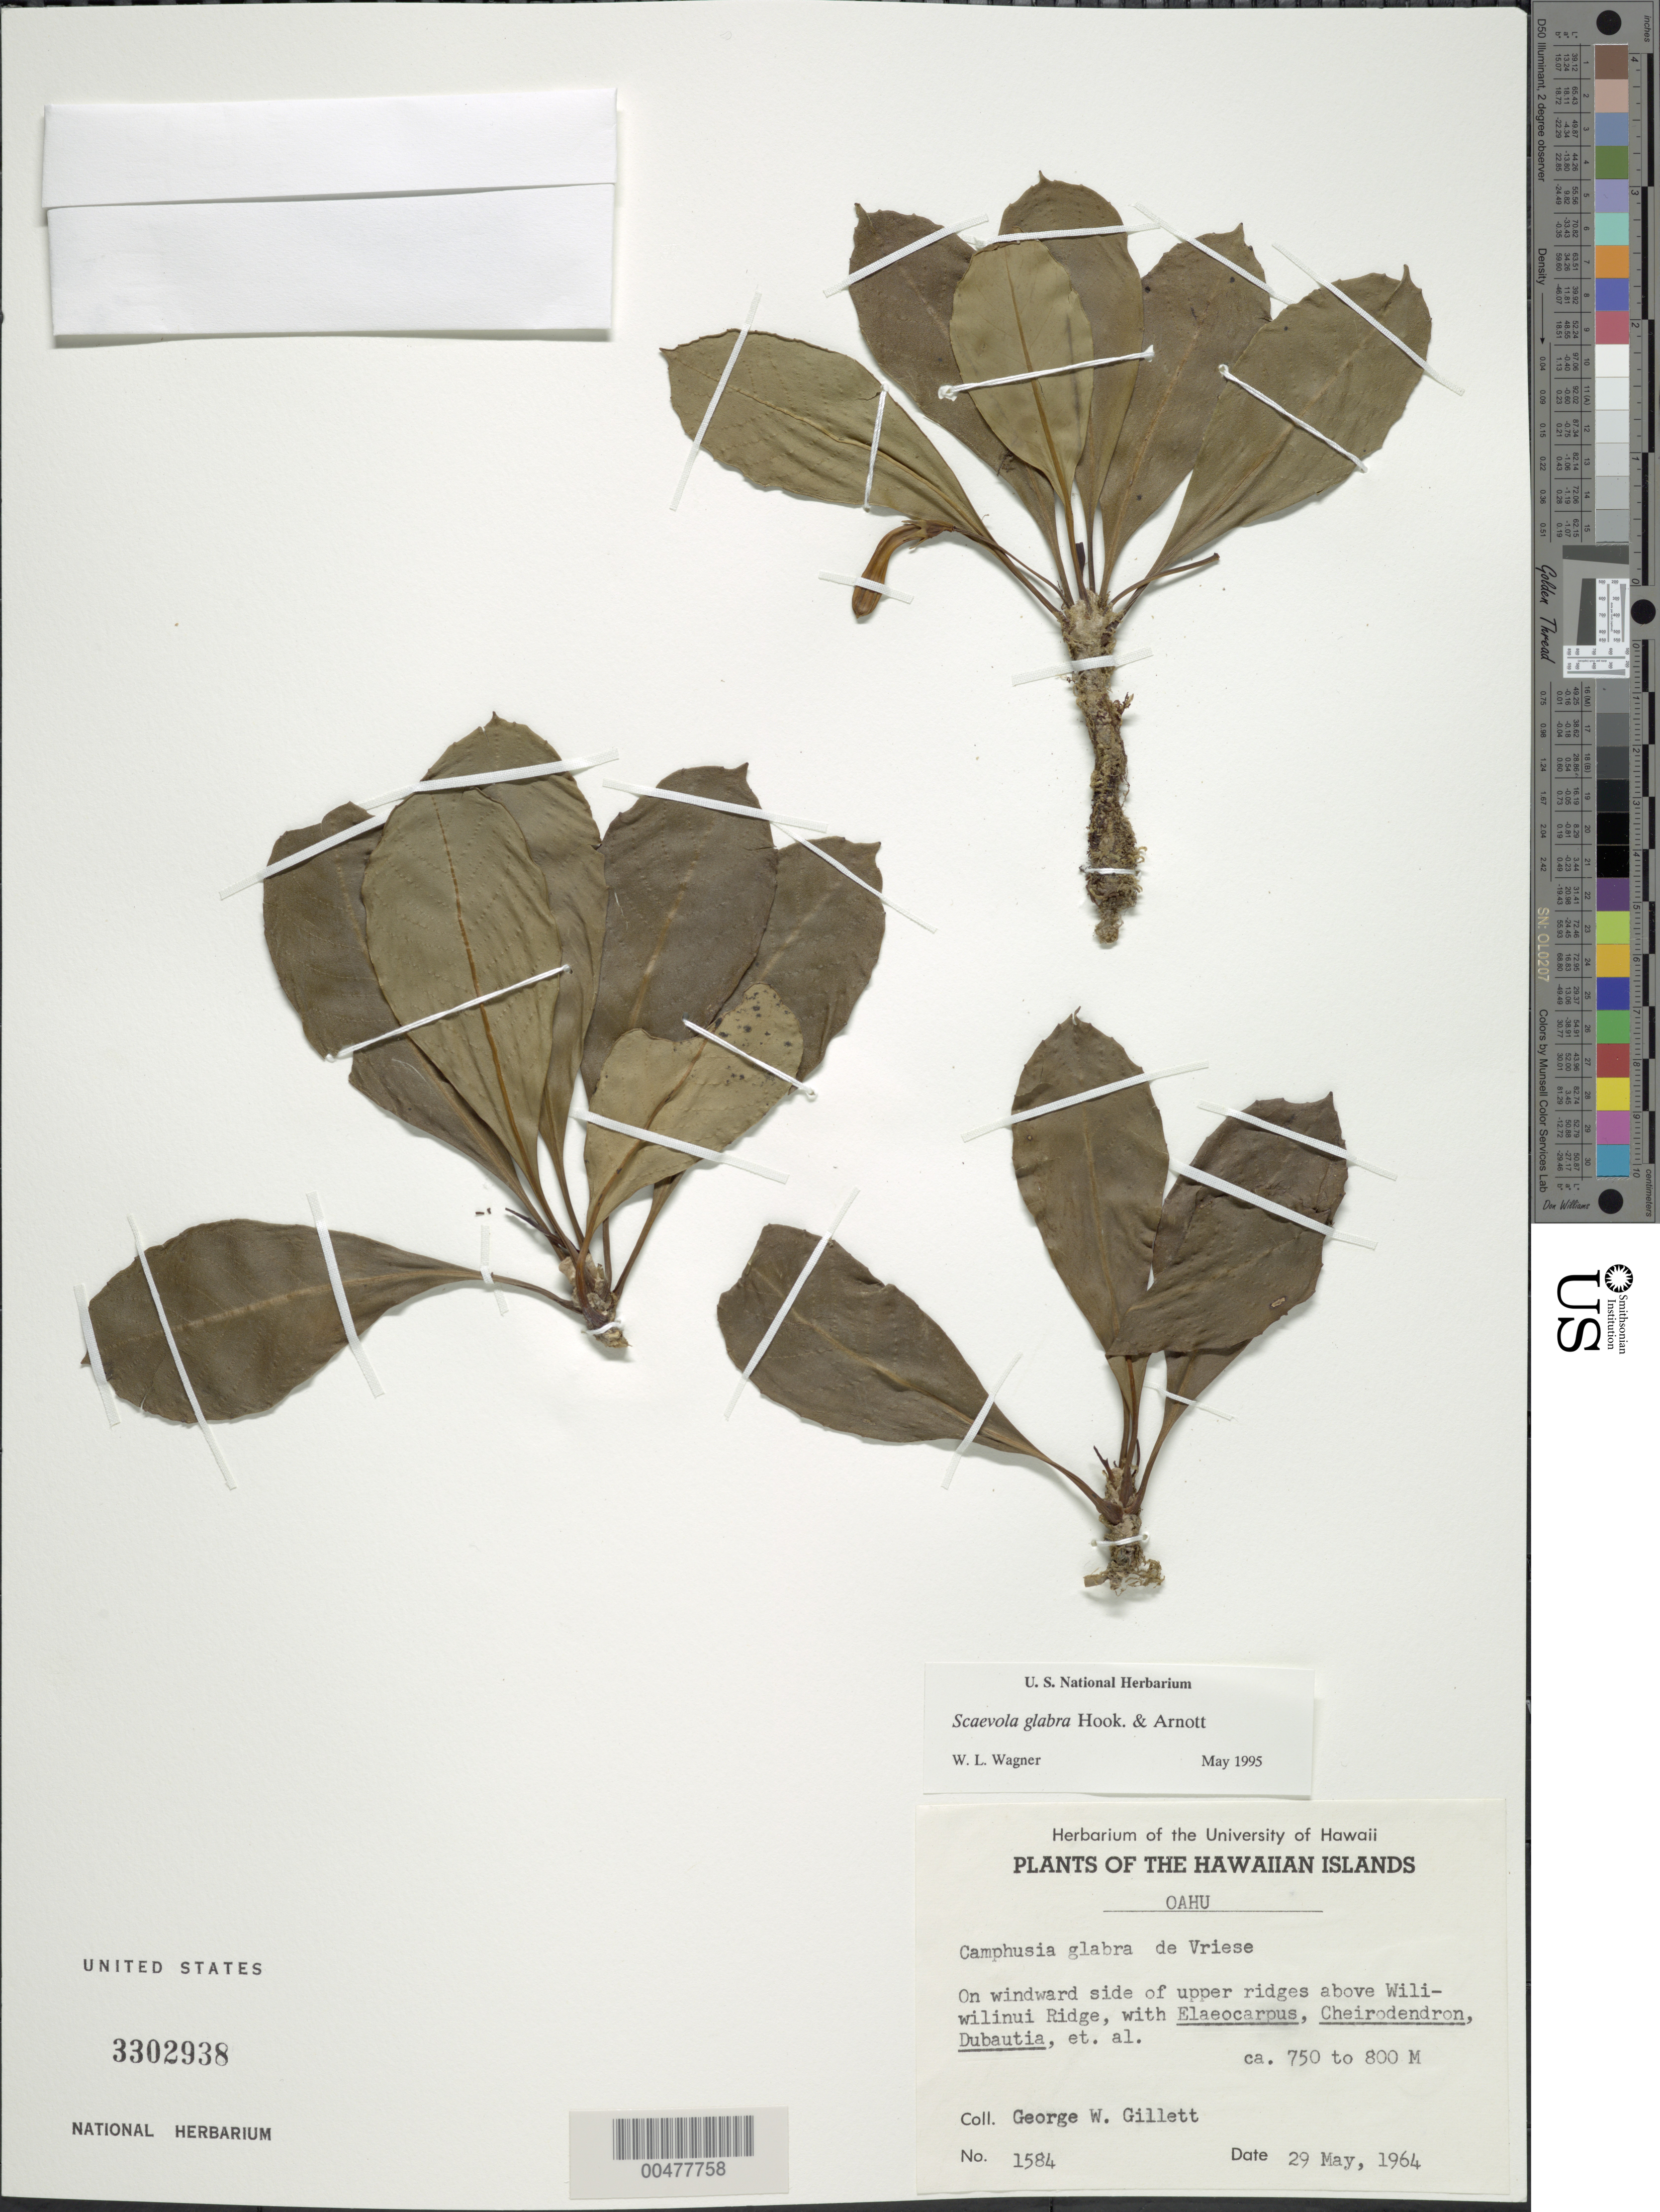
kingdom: Plantae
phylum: Tracheophyta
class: Magnoliopsida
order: Asterales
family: Goodeniaceae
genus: Scaevola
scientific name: Scaevola glabra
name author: Hook. & Arn.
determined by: Wagner, W. L., (BOT), Smithsonian Institution - National Museum of Natural History (UNITED STATES)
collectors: G. Gillett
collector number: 1584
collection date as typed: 29 May 1964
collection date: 1964-05-29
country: United States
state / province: Hawaii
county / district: Honolulu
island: Oahu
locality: Windward side of upper ridges above Wiliwilinui Ridge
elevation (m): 750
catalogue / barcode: US 3302938